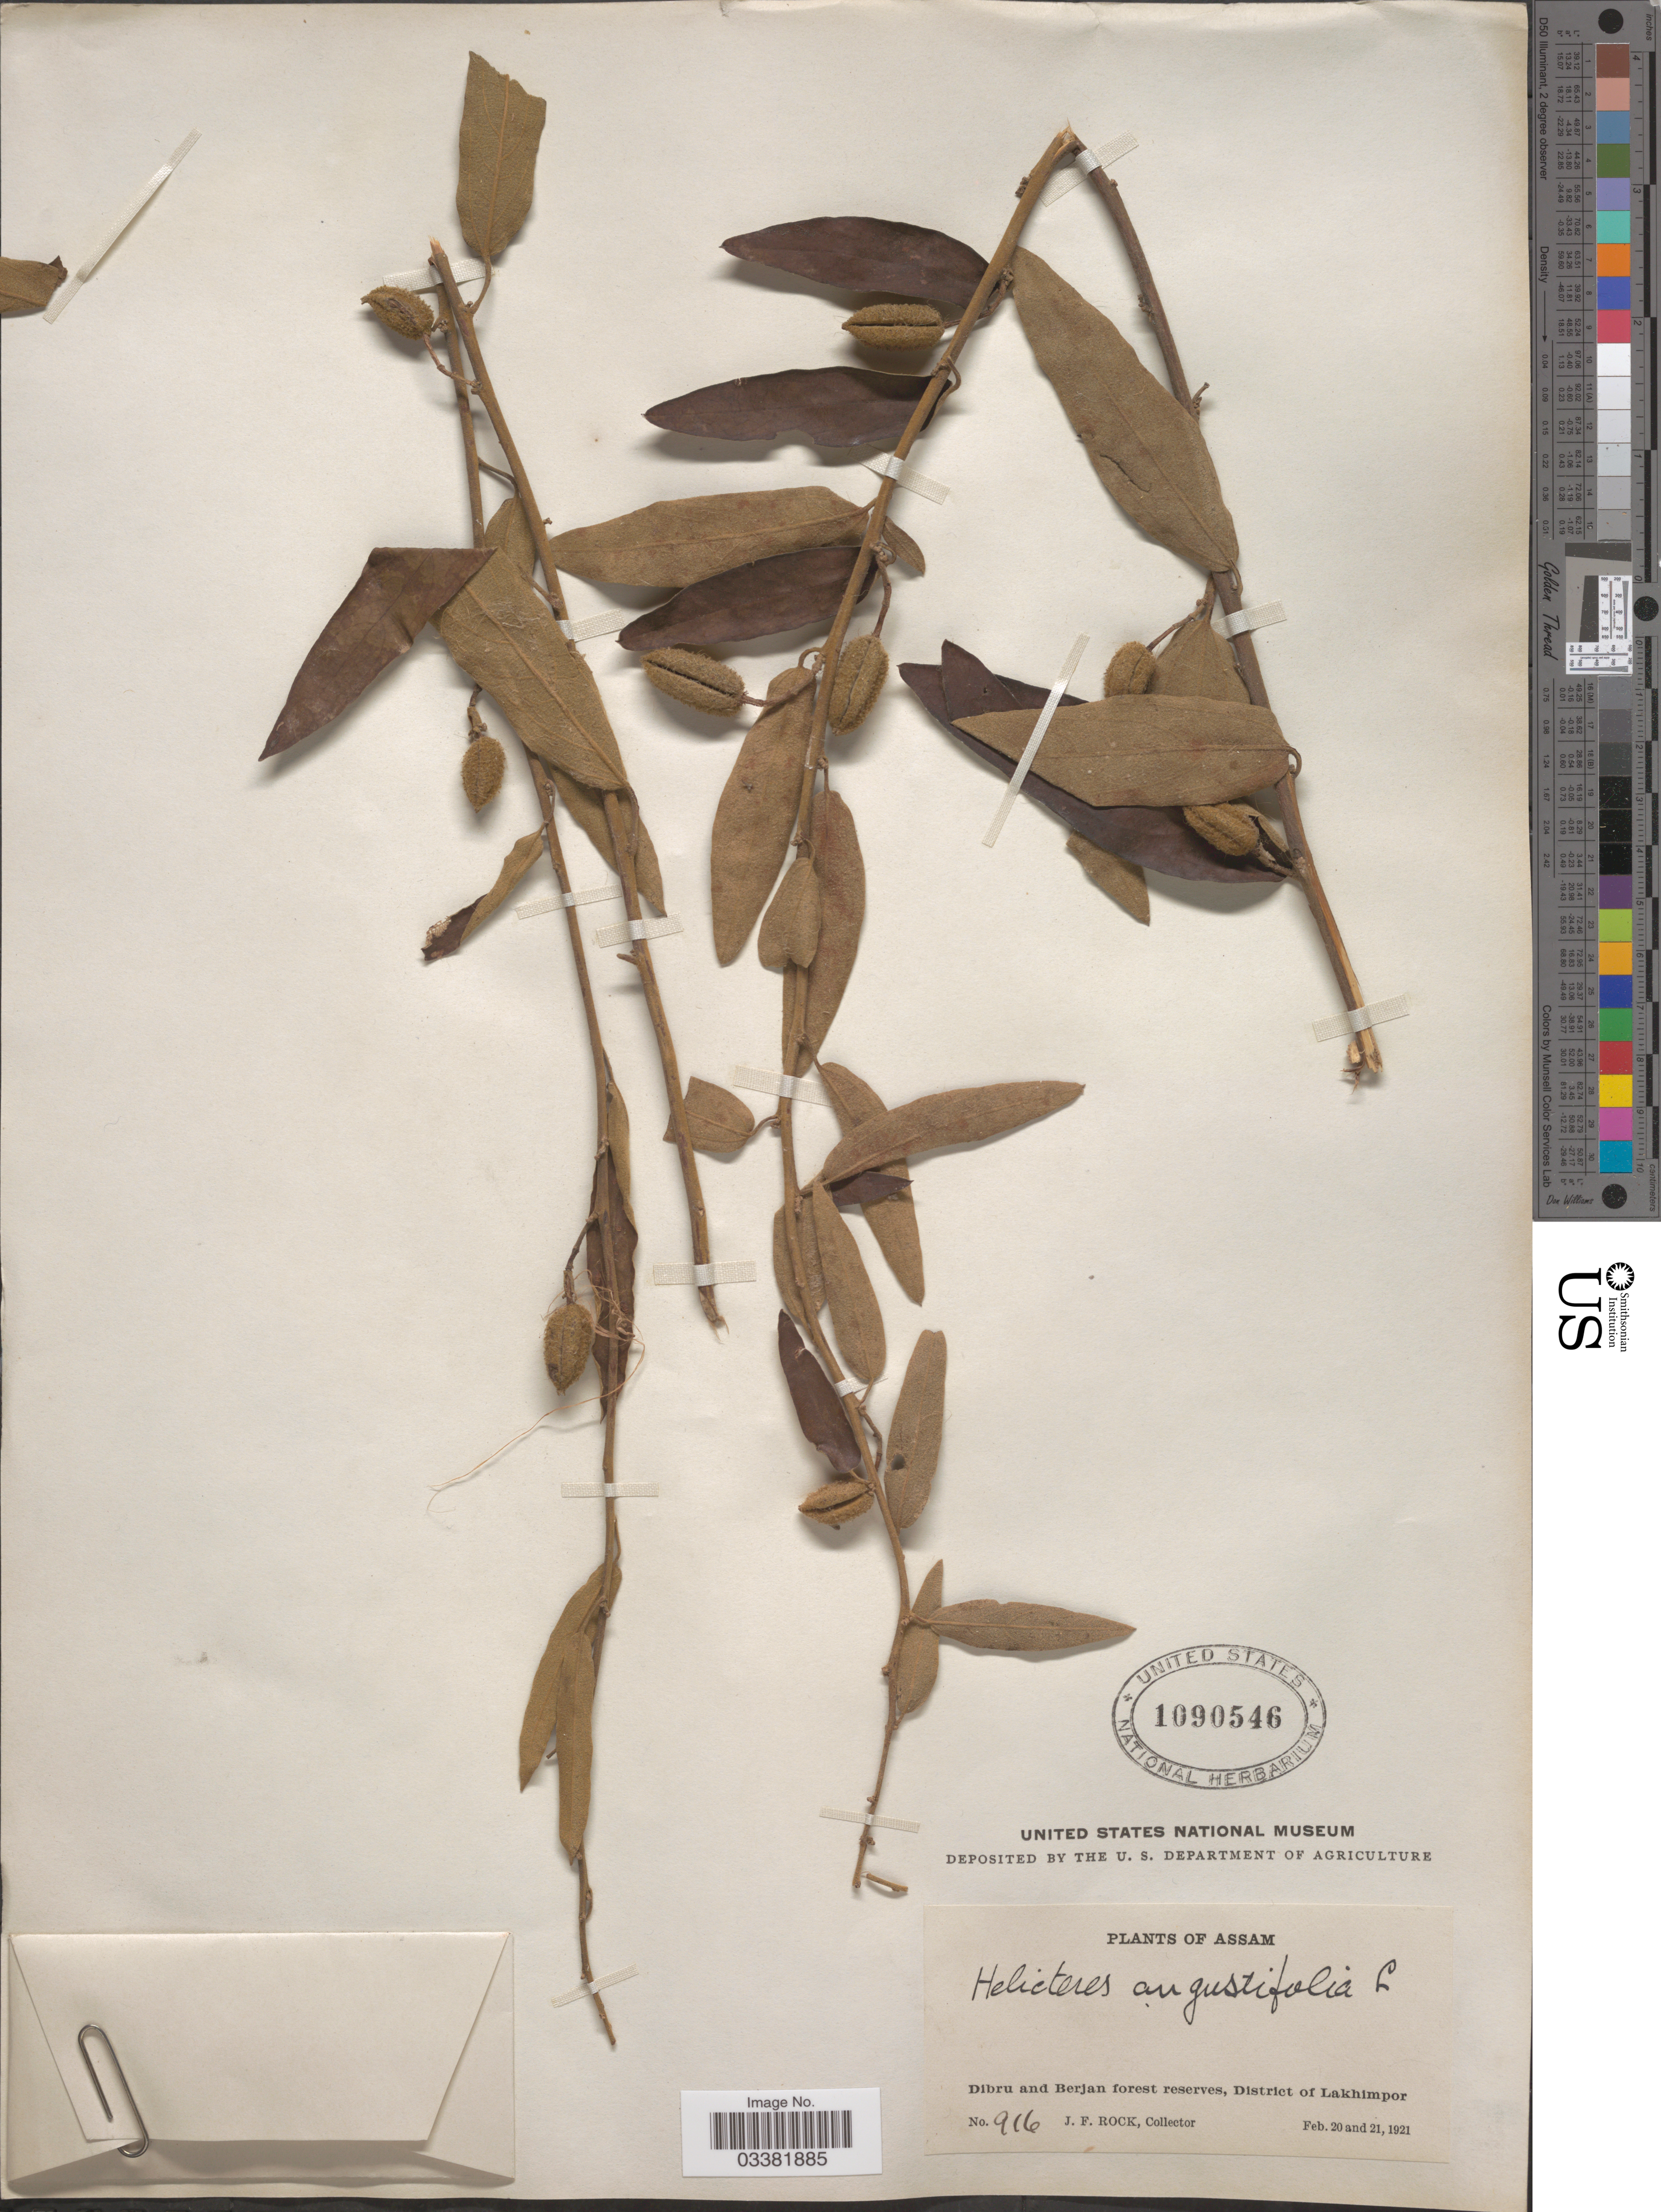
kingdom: Plantae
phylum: Tracheophyta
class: Magnoliopsida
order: Malvales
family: Malvaceae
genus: Helicteres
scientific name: Helicteres angustifolia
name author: L.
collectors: J. Rock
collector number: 916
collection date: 1921-02-20/1921-02-21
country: India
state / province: Assam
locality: Dibru and Berjan forest reserves, District of Lakhimpor.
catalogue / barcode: US 1090546